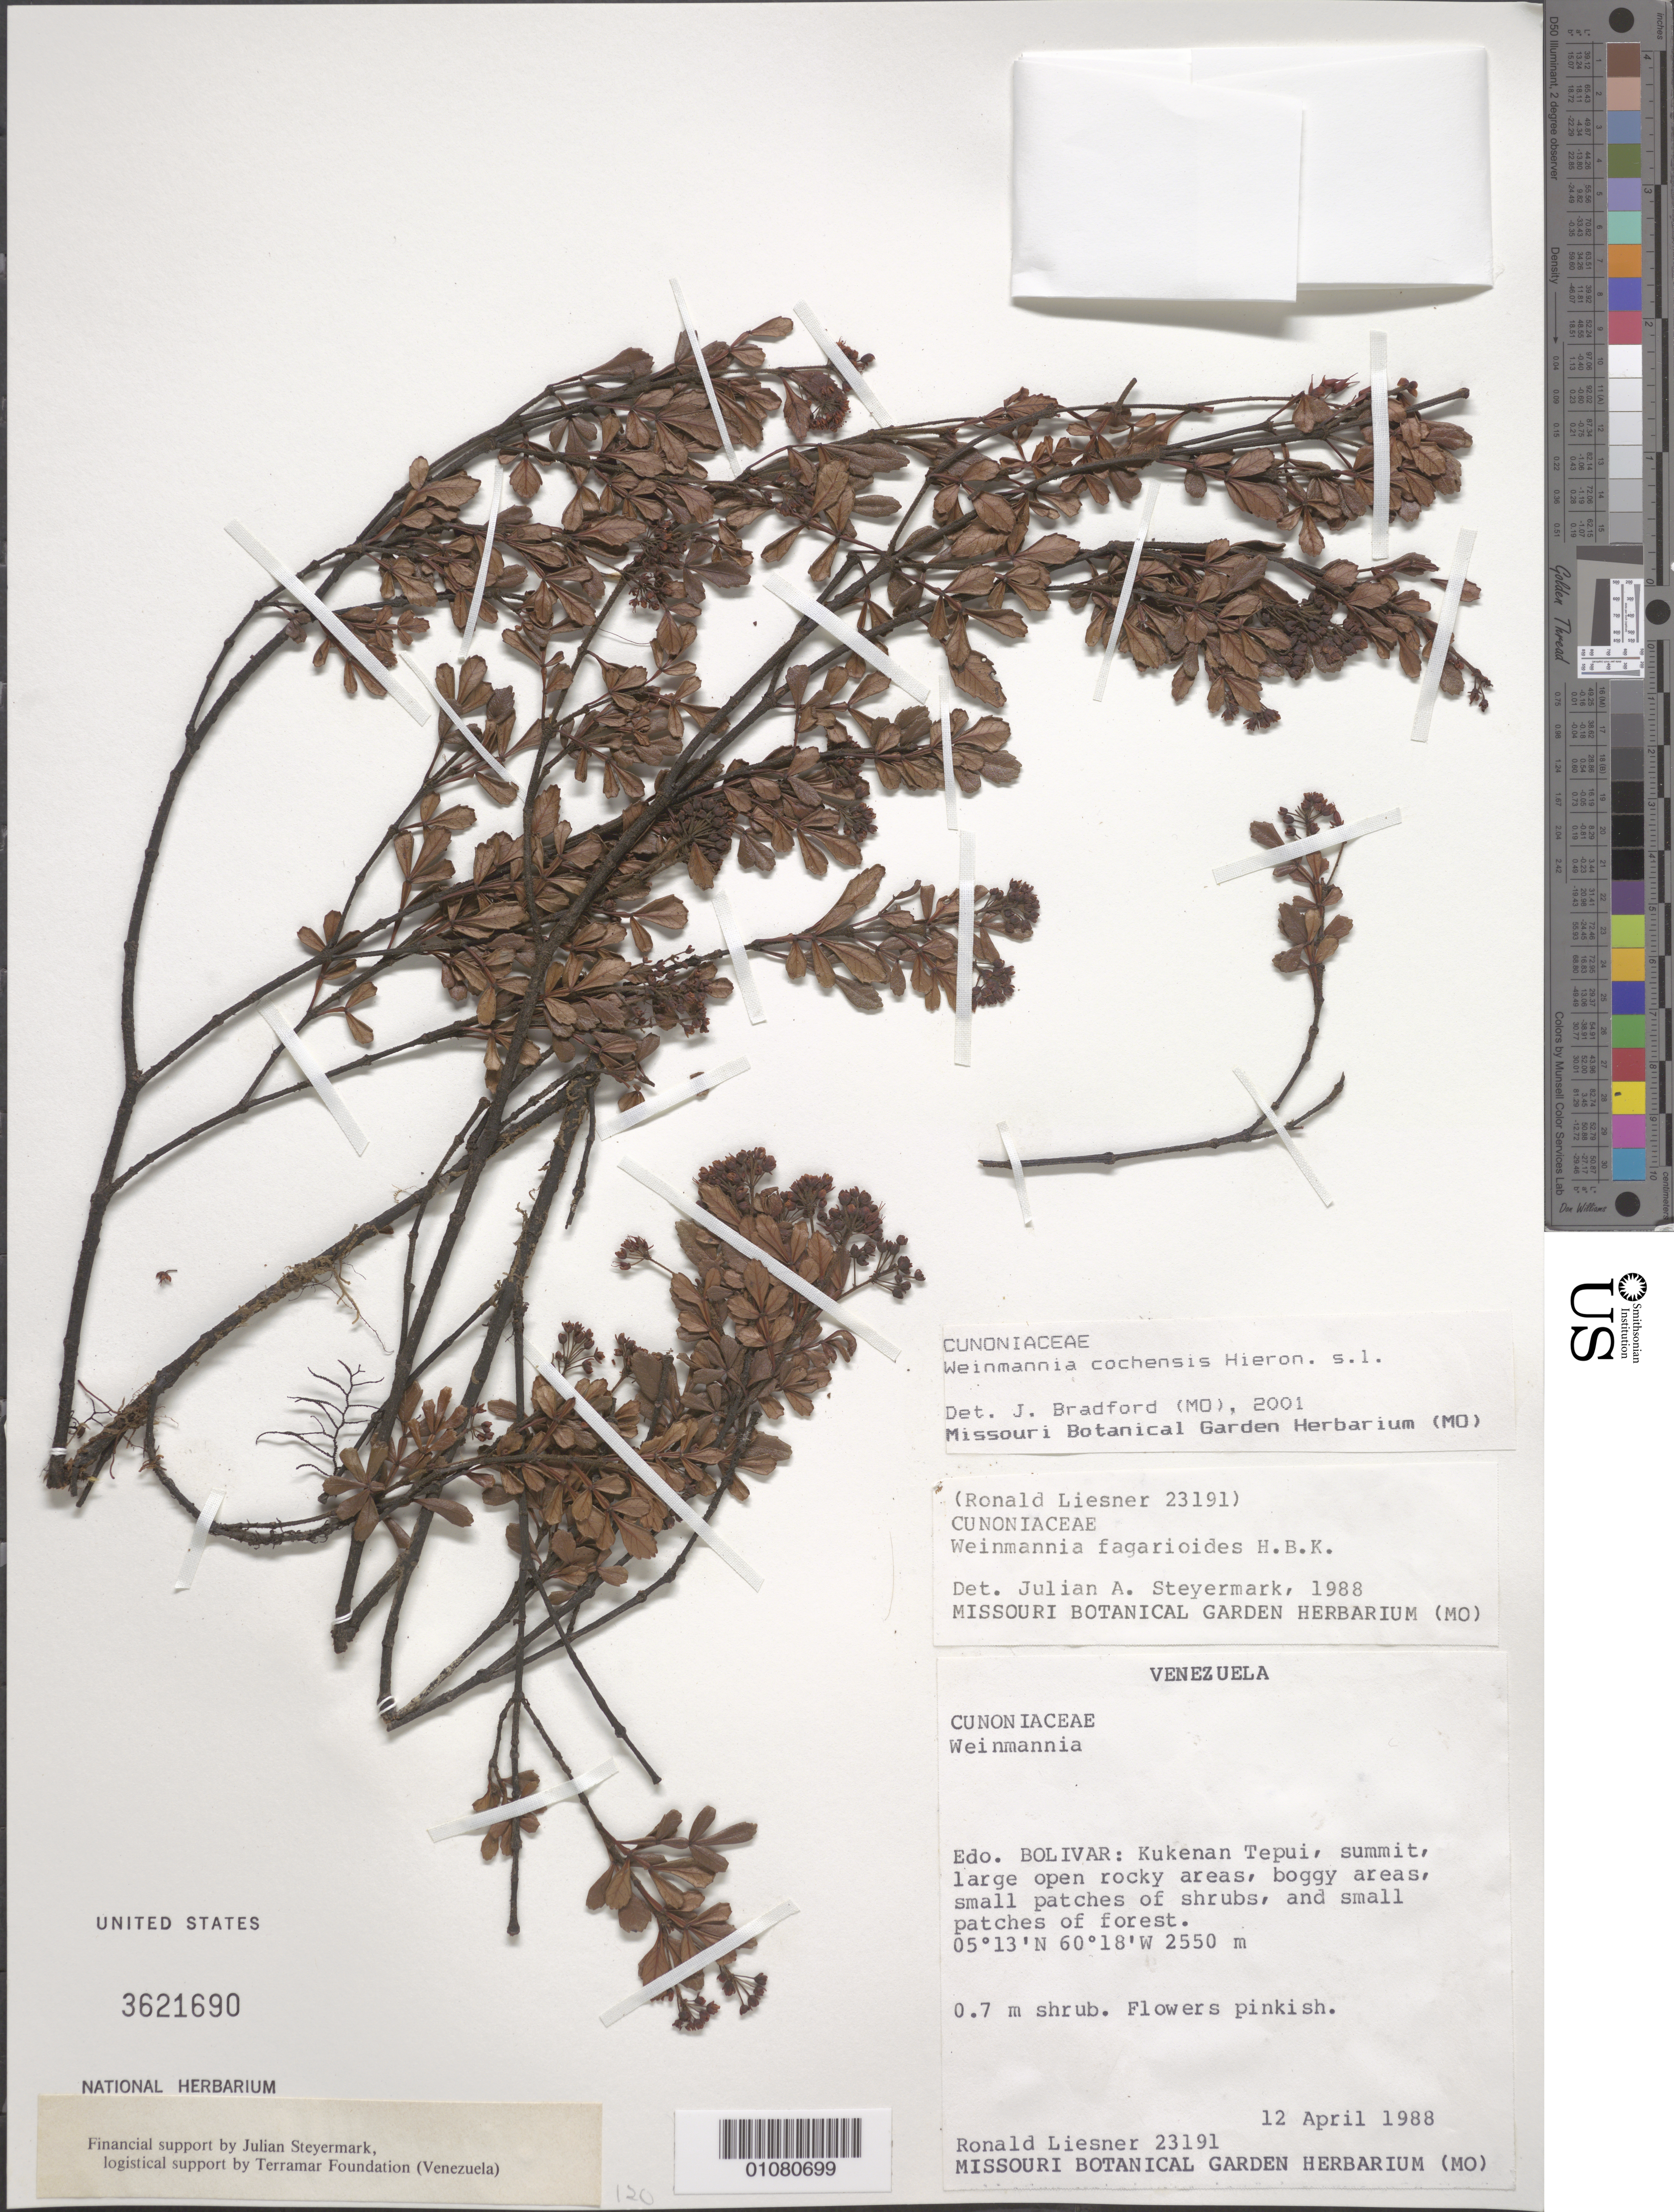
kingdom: Plantae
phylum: Tracheophyta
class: Magnoliopsida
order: Oxalidales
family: Cunoniaceae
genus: Weinmannia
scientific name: Weinmannia cochensis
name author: Hieron.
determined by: Bradford, J. C.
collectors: R. L. Liesner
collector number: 23191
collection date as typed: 12-Apr-88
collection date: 1988-04-12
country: Venezuela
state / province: Bolívar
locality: Kukenan tepuí, summit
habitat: Large open rocky areas, boggy areas, small patches of shrubs, small patches of forest; in shady crevice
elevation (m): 2550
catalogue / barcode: US 3621690